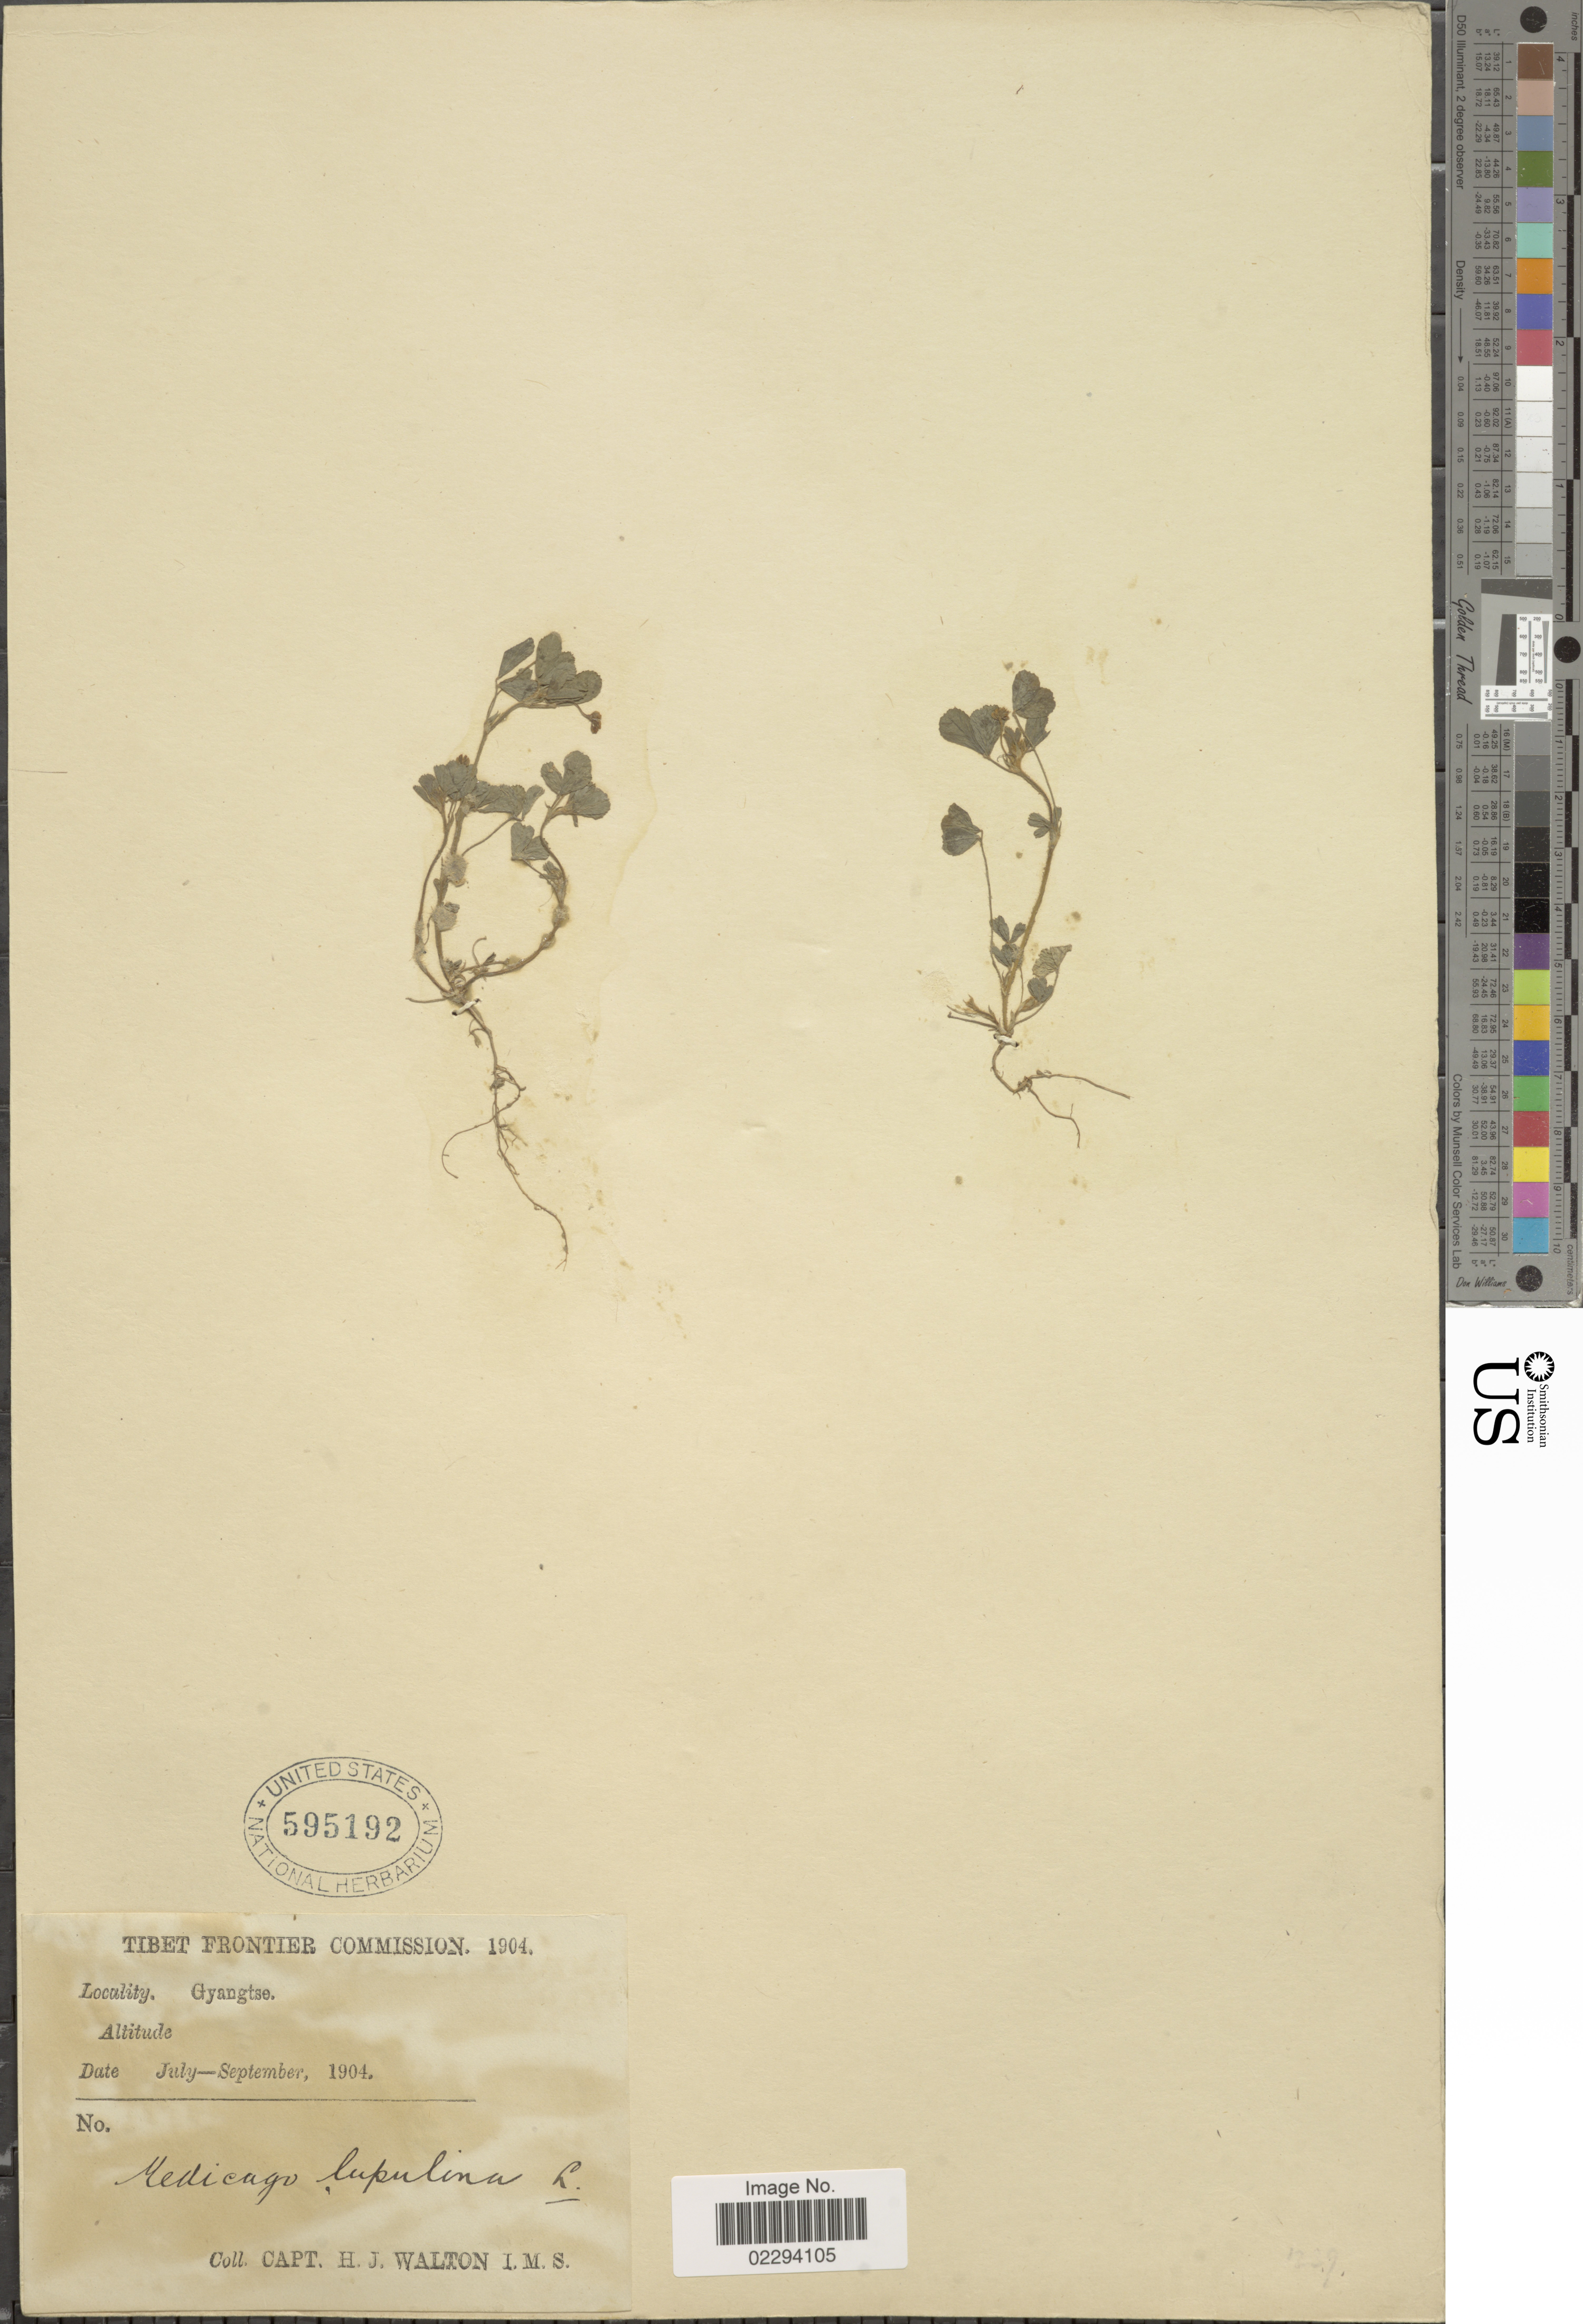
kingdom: Plantae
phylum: Tracheophyta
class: Magnoliopsida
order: Fabales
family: Fabaceae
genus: Medicago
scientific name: Medicago lupulina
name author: L.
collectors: H. Walton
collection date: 1904-07/1904-09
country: China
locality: Gyangtse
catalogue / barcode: US 595192